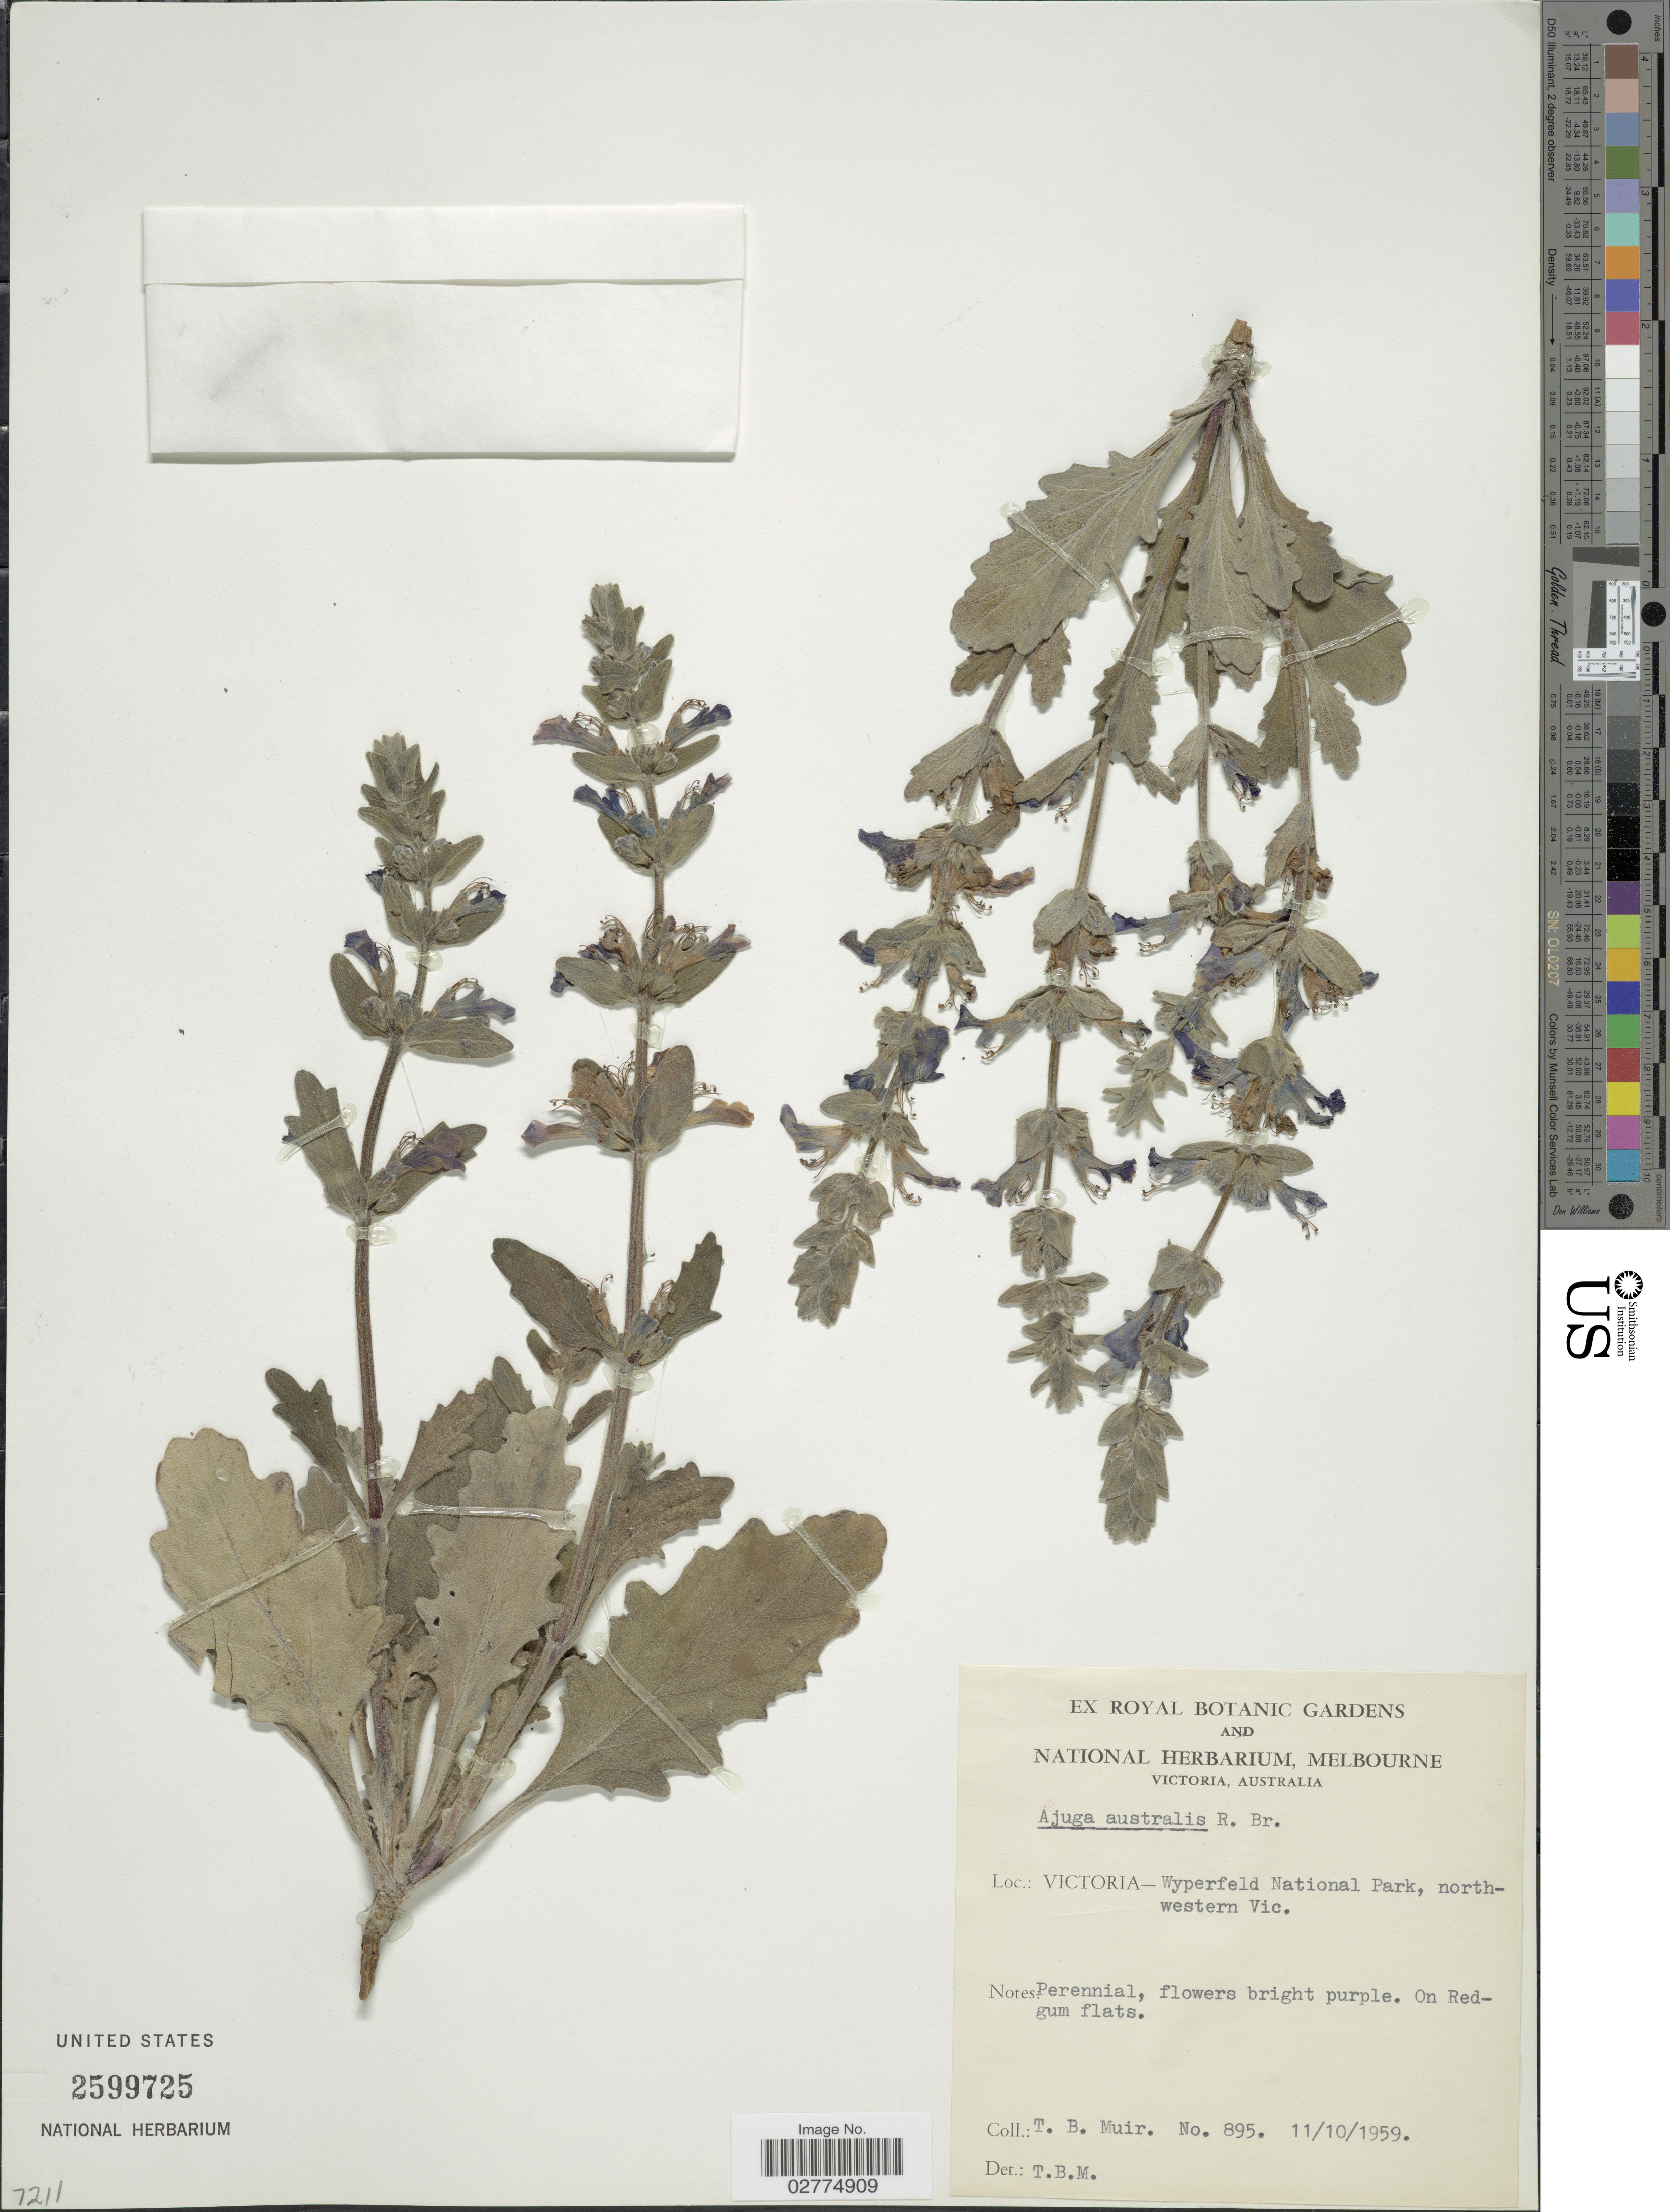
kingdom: Plantae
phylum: Tracheophyta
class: Magnoliopsida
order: Lamiales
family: Lamiaceae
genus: Ajuga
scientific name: Ajuga australis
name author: R. Br.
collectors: T. Muir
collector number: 895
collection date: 1959-10-11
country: Australia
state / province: Victoria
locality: Victoria, Wyperfeld National Park, northwestern Vic.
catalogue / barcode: US 2599725